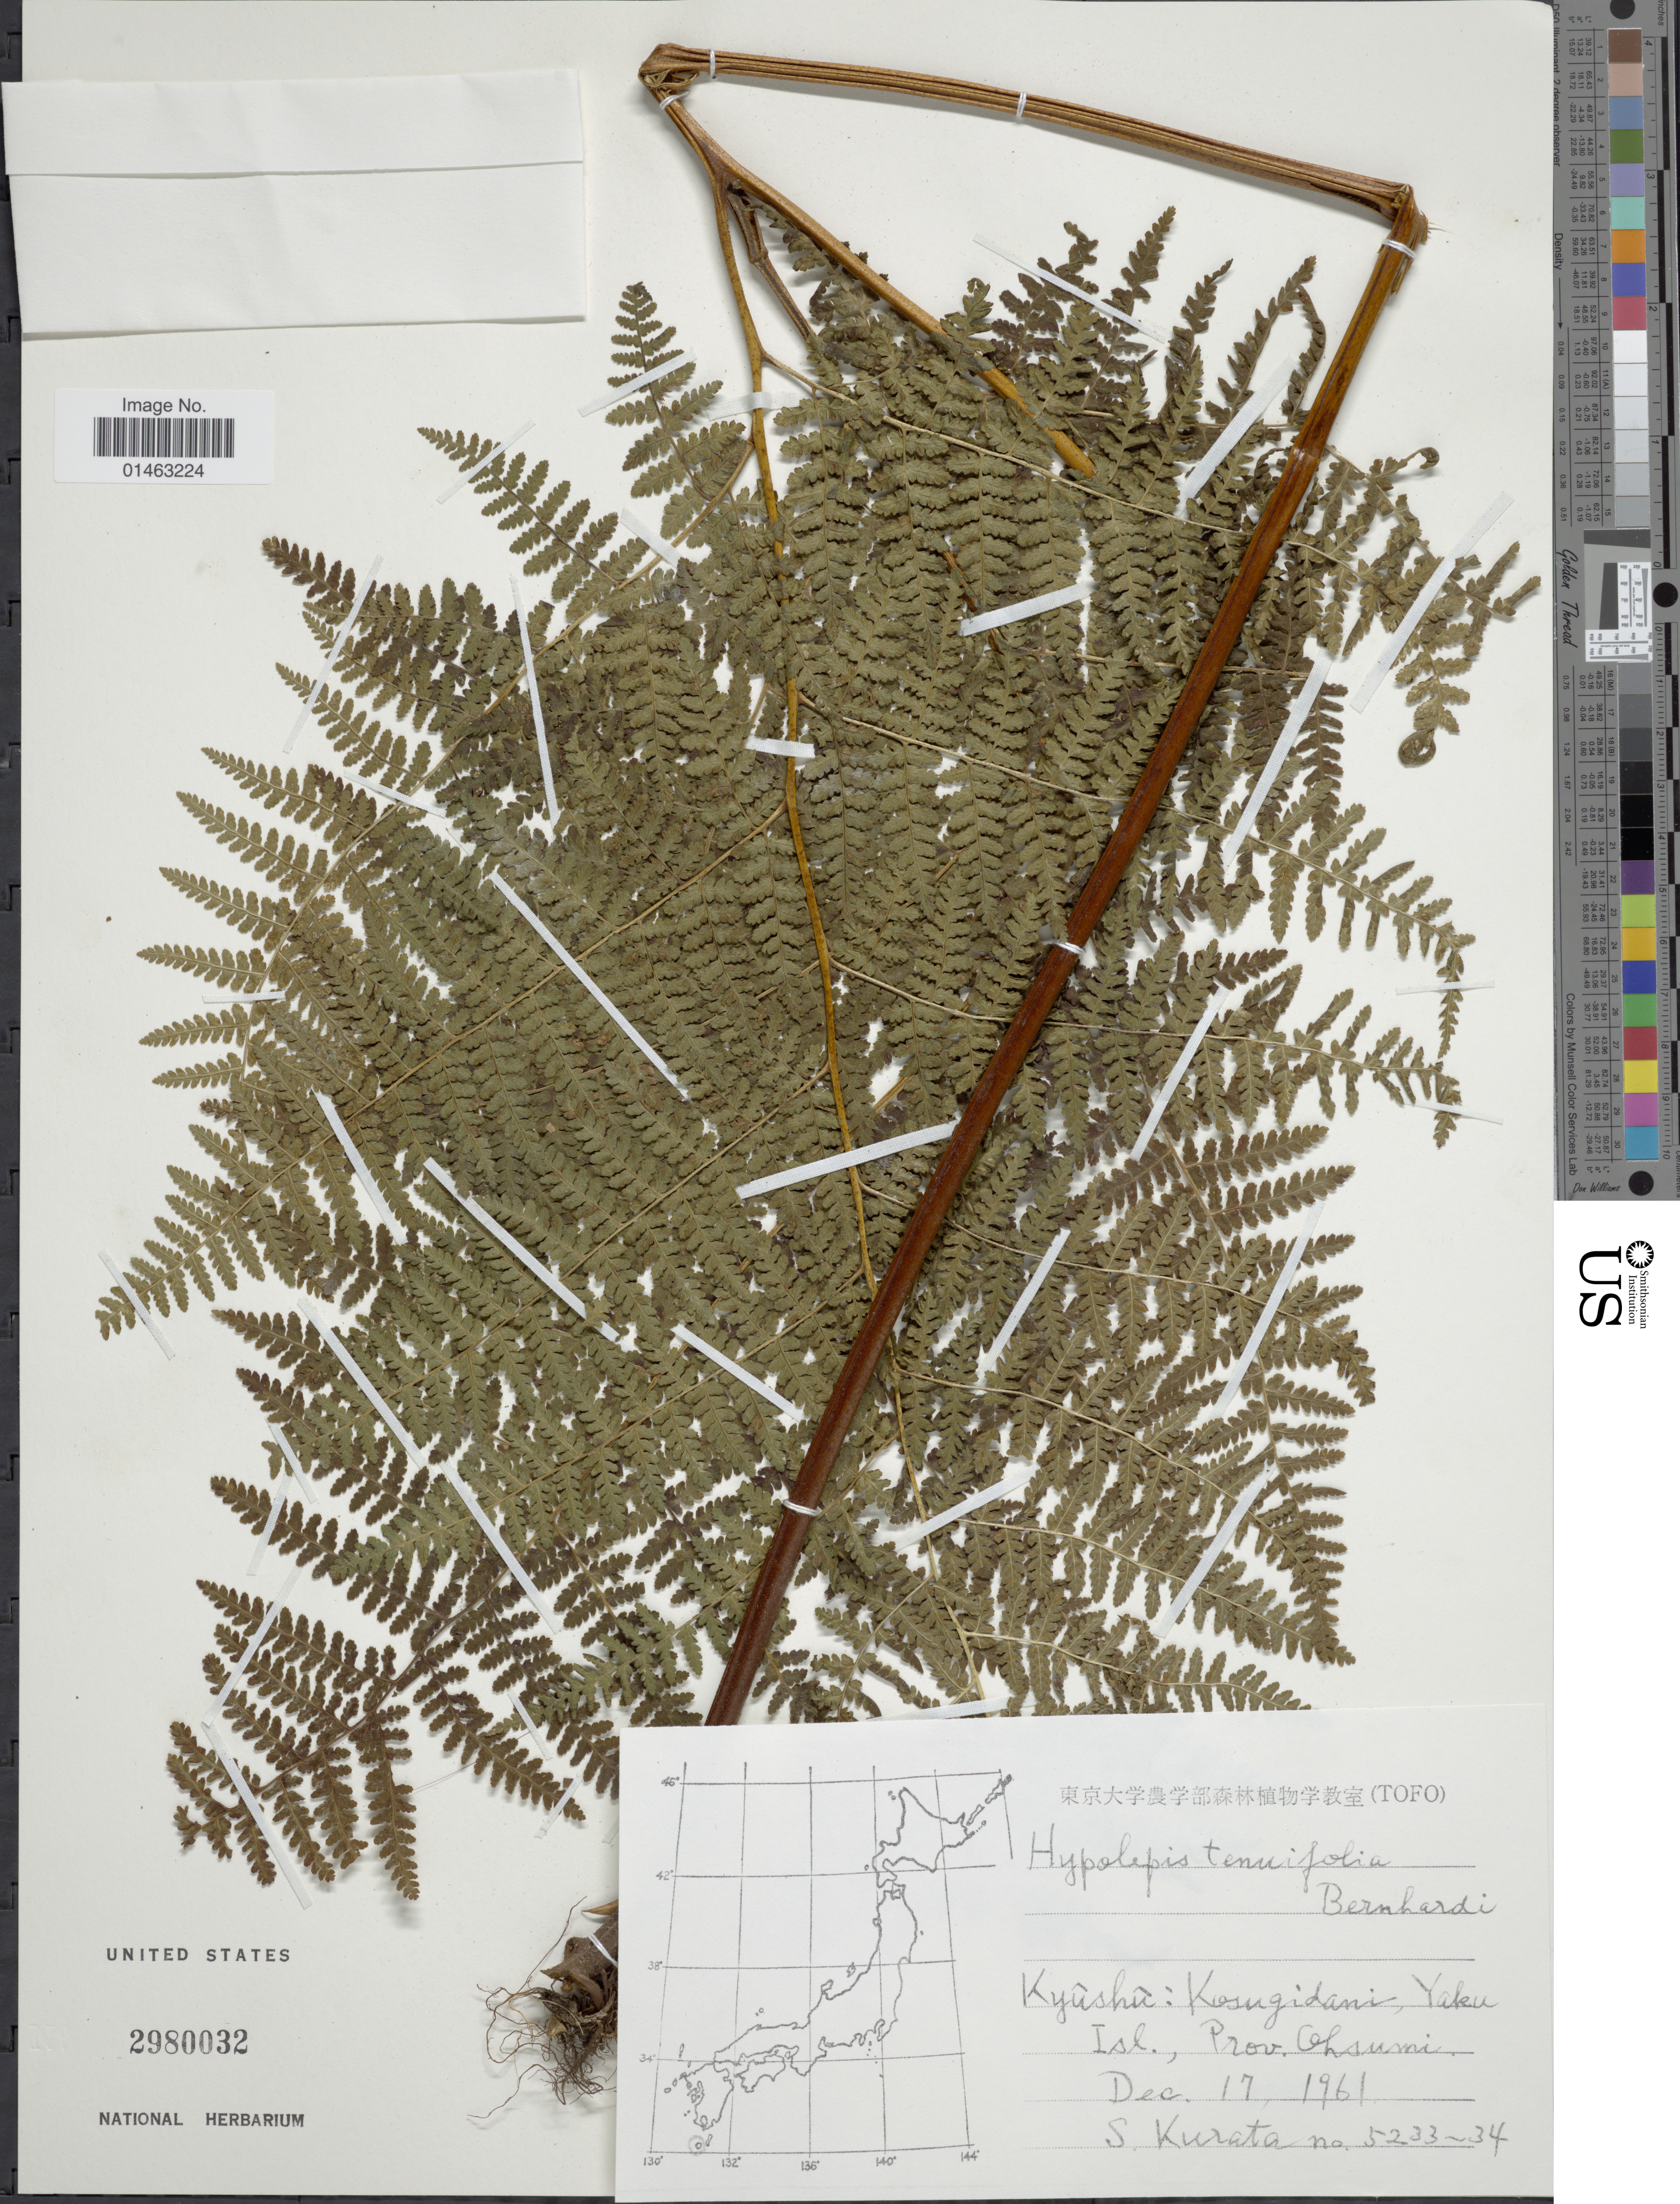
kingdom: Plantae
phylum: Tracheophyta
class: Polypodiopsida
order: Polypodiales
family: Dennstaedtiaceae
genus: Hypolepis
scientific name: Hypolepis tenuifolia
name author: (G. Forst.) Bernh.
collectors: Sa. Kurata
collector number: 5233 - 34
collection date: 1961-12-17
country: Japan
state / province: Kagosima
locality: Kyushu: Kosugidani, yaku Isl., Prov. Ohsumi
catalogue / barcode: US 2980032